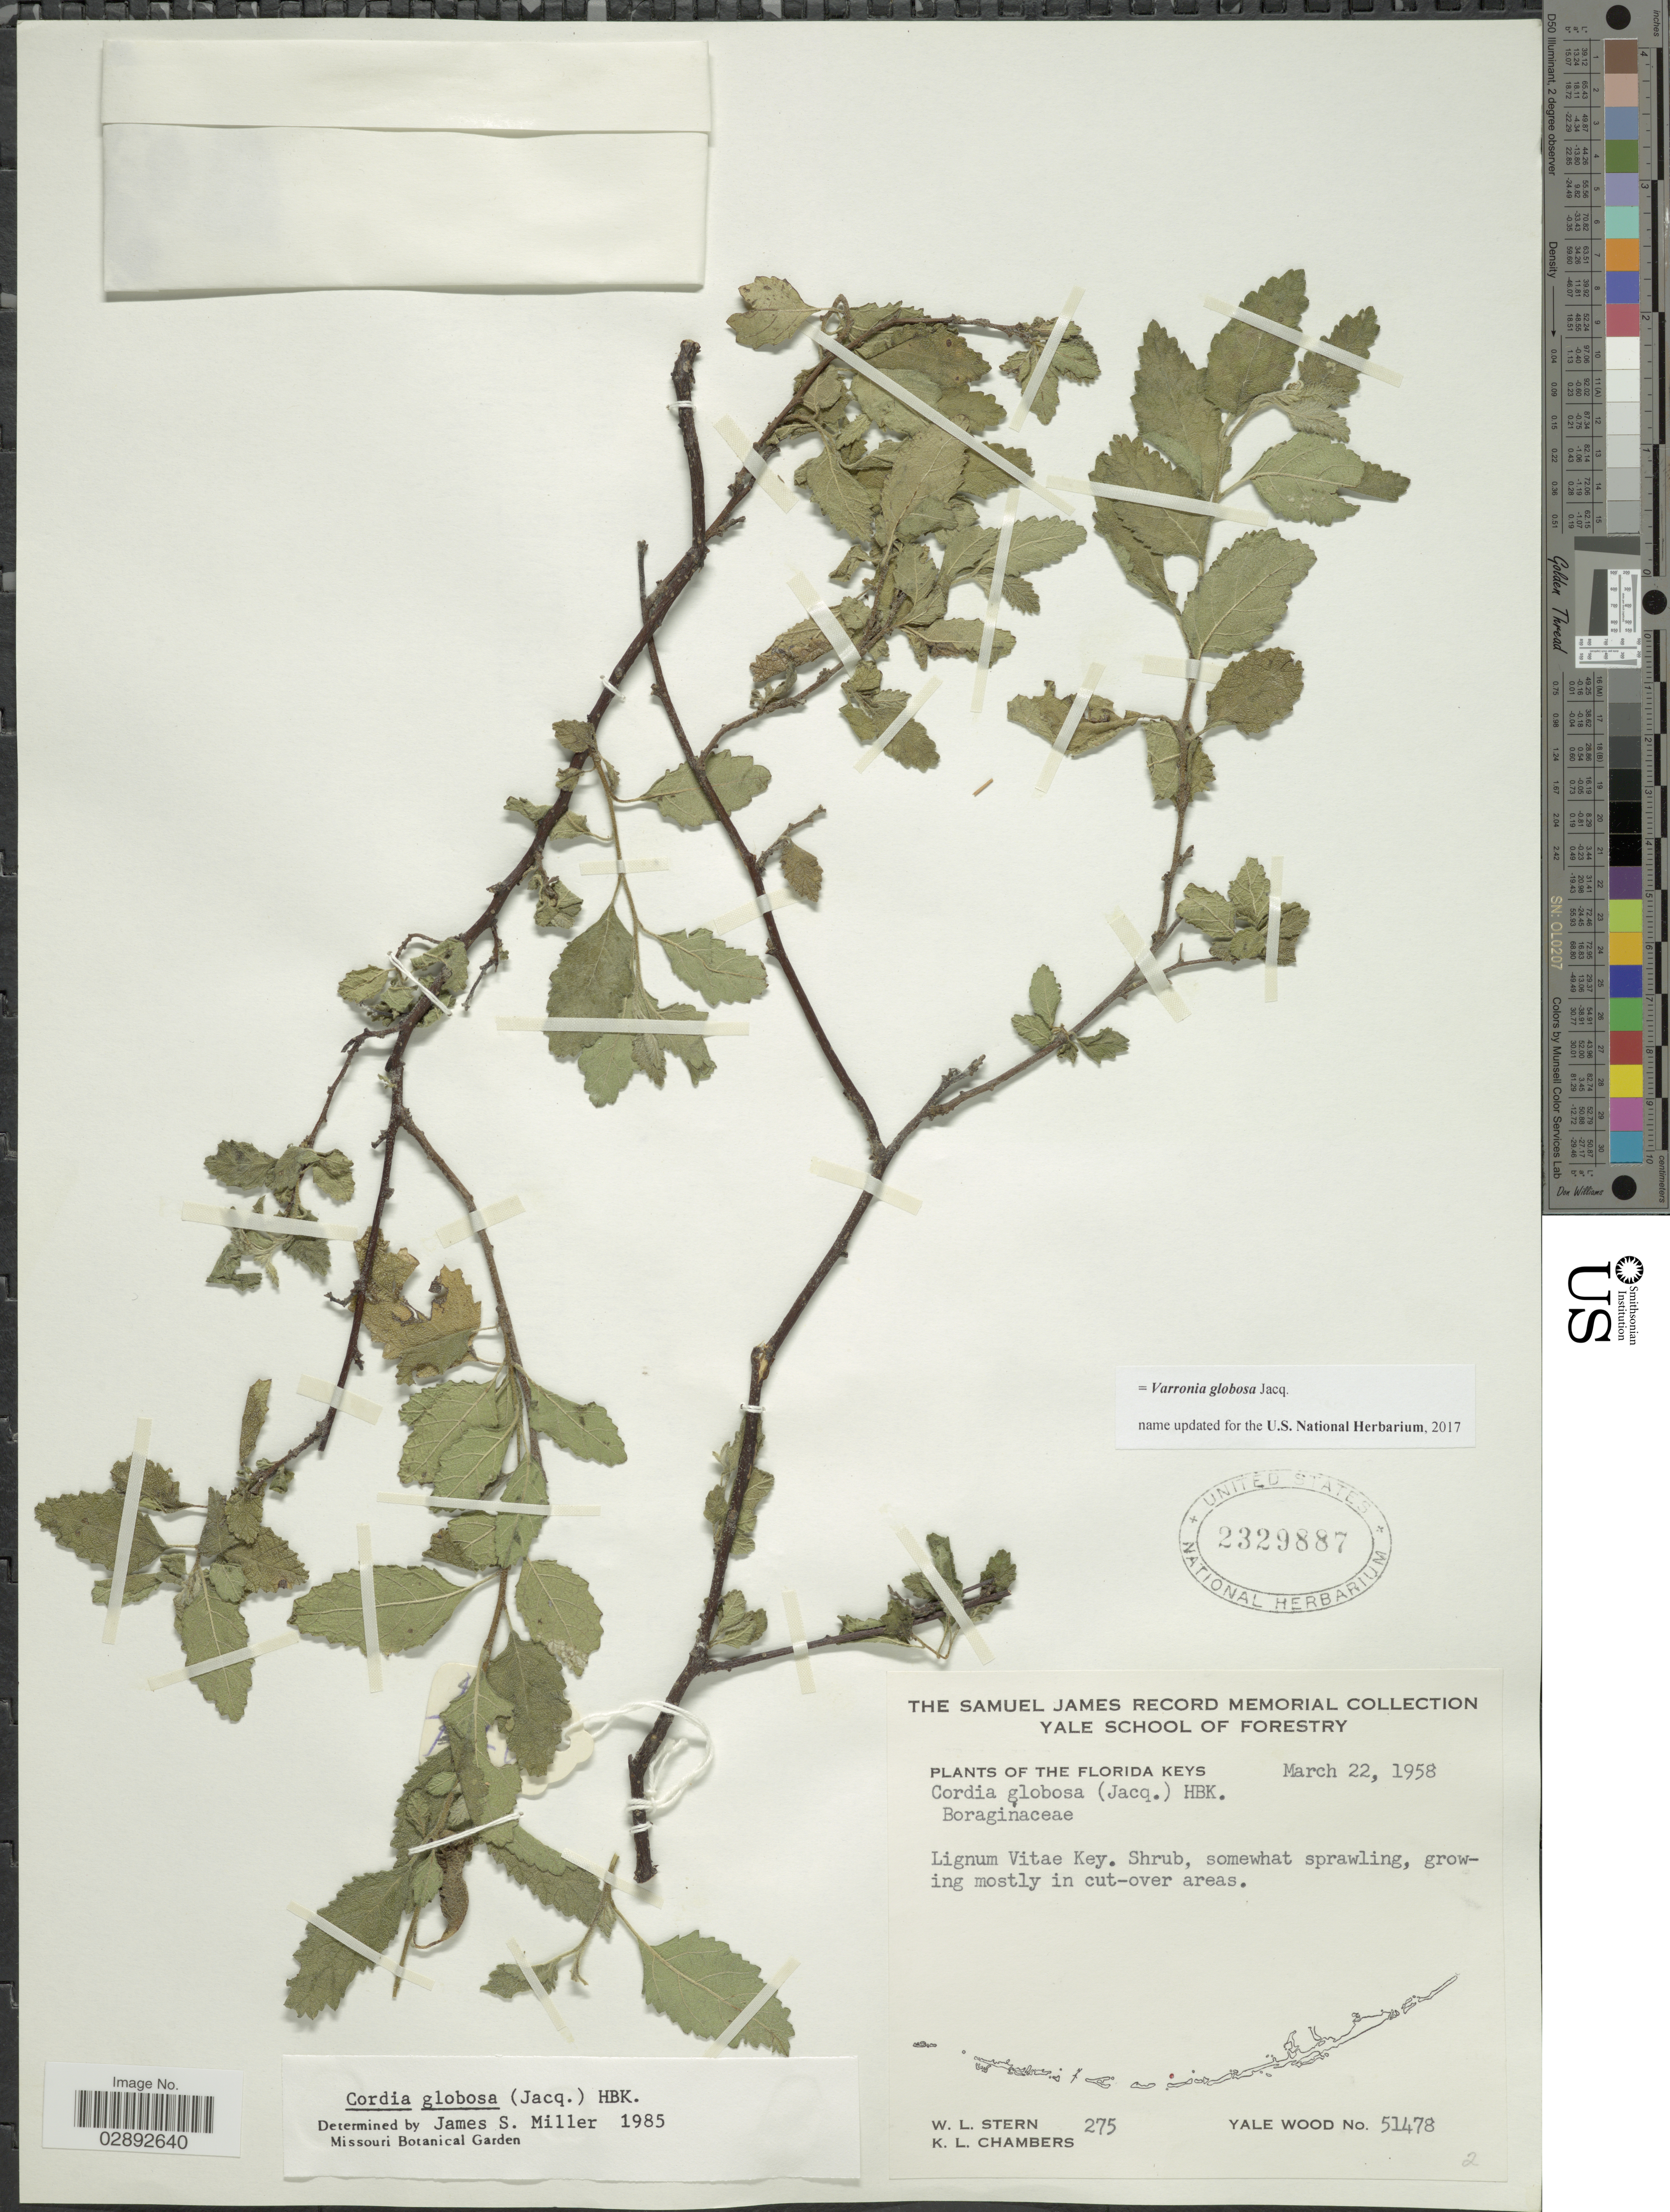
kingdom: Plantae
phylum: Tracheophyta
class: Magnoliopsida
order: Boraginales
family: Cordiaceae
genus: Varronia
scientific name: Varronia globosa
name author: Jacq.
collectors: W. L. Stern & K. Chambers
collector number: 275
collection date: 1958-03-22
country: United States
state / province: Florida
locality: Florida Keys. Lignum Vitae Key.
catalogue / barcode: US 2329887